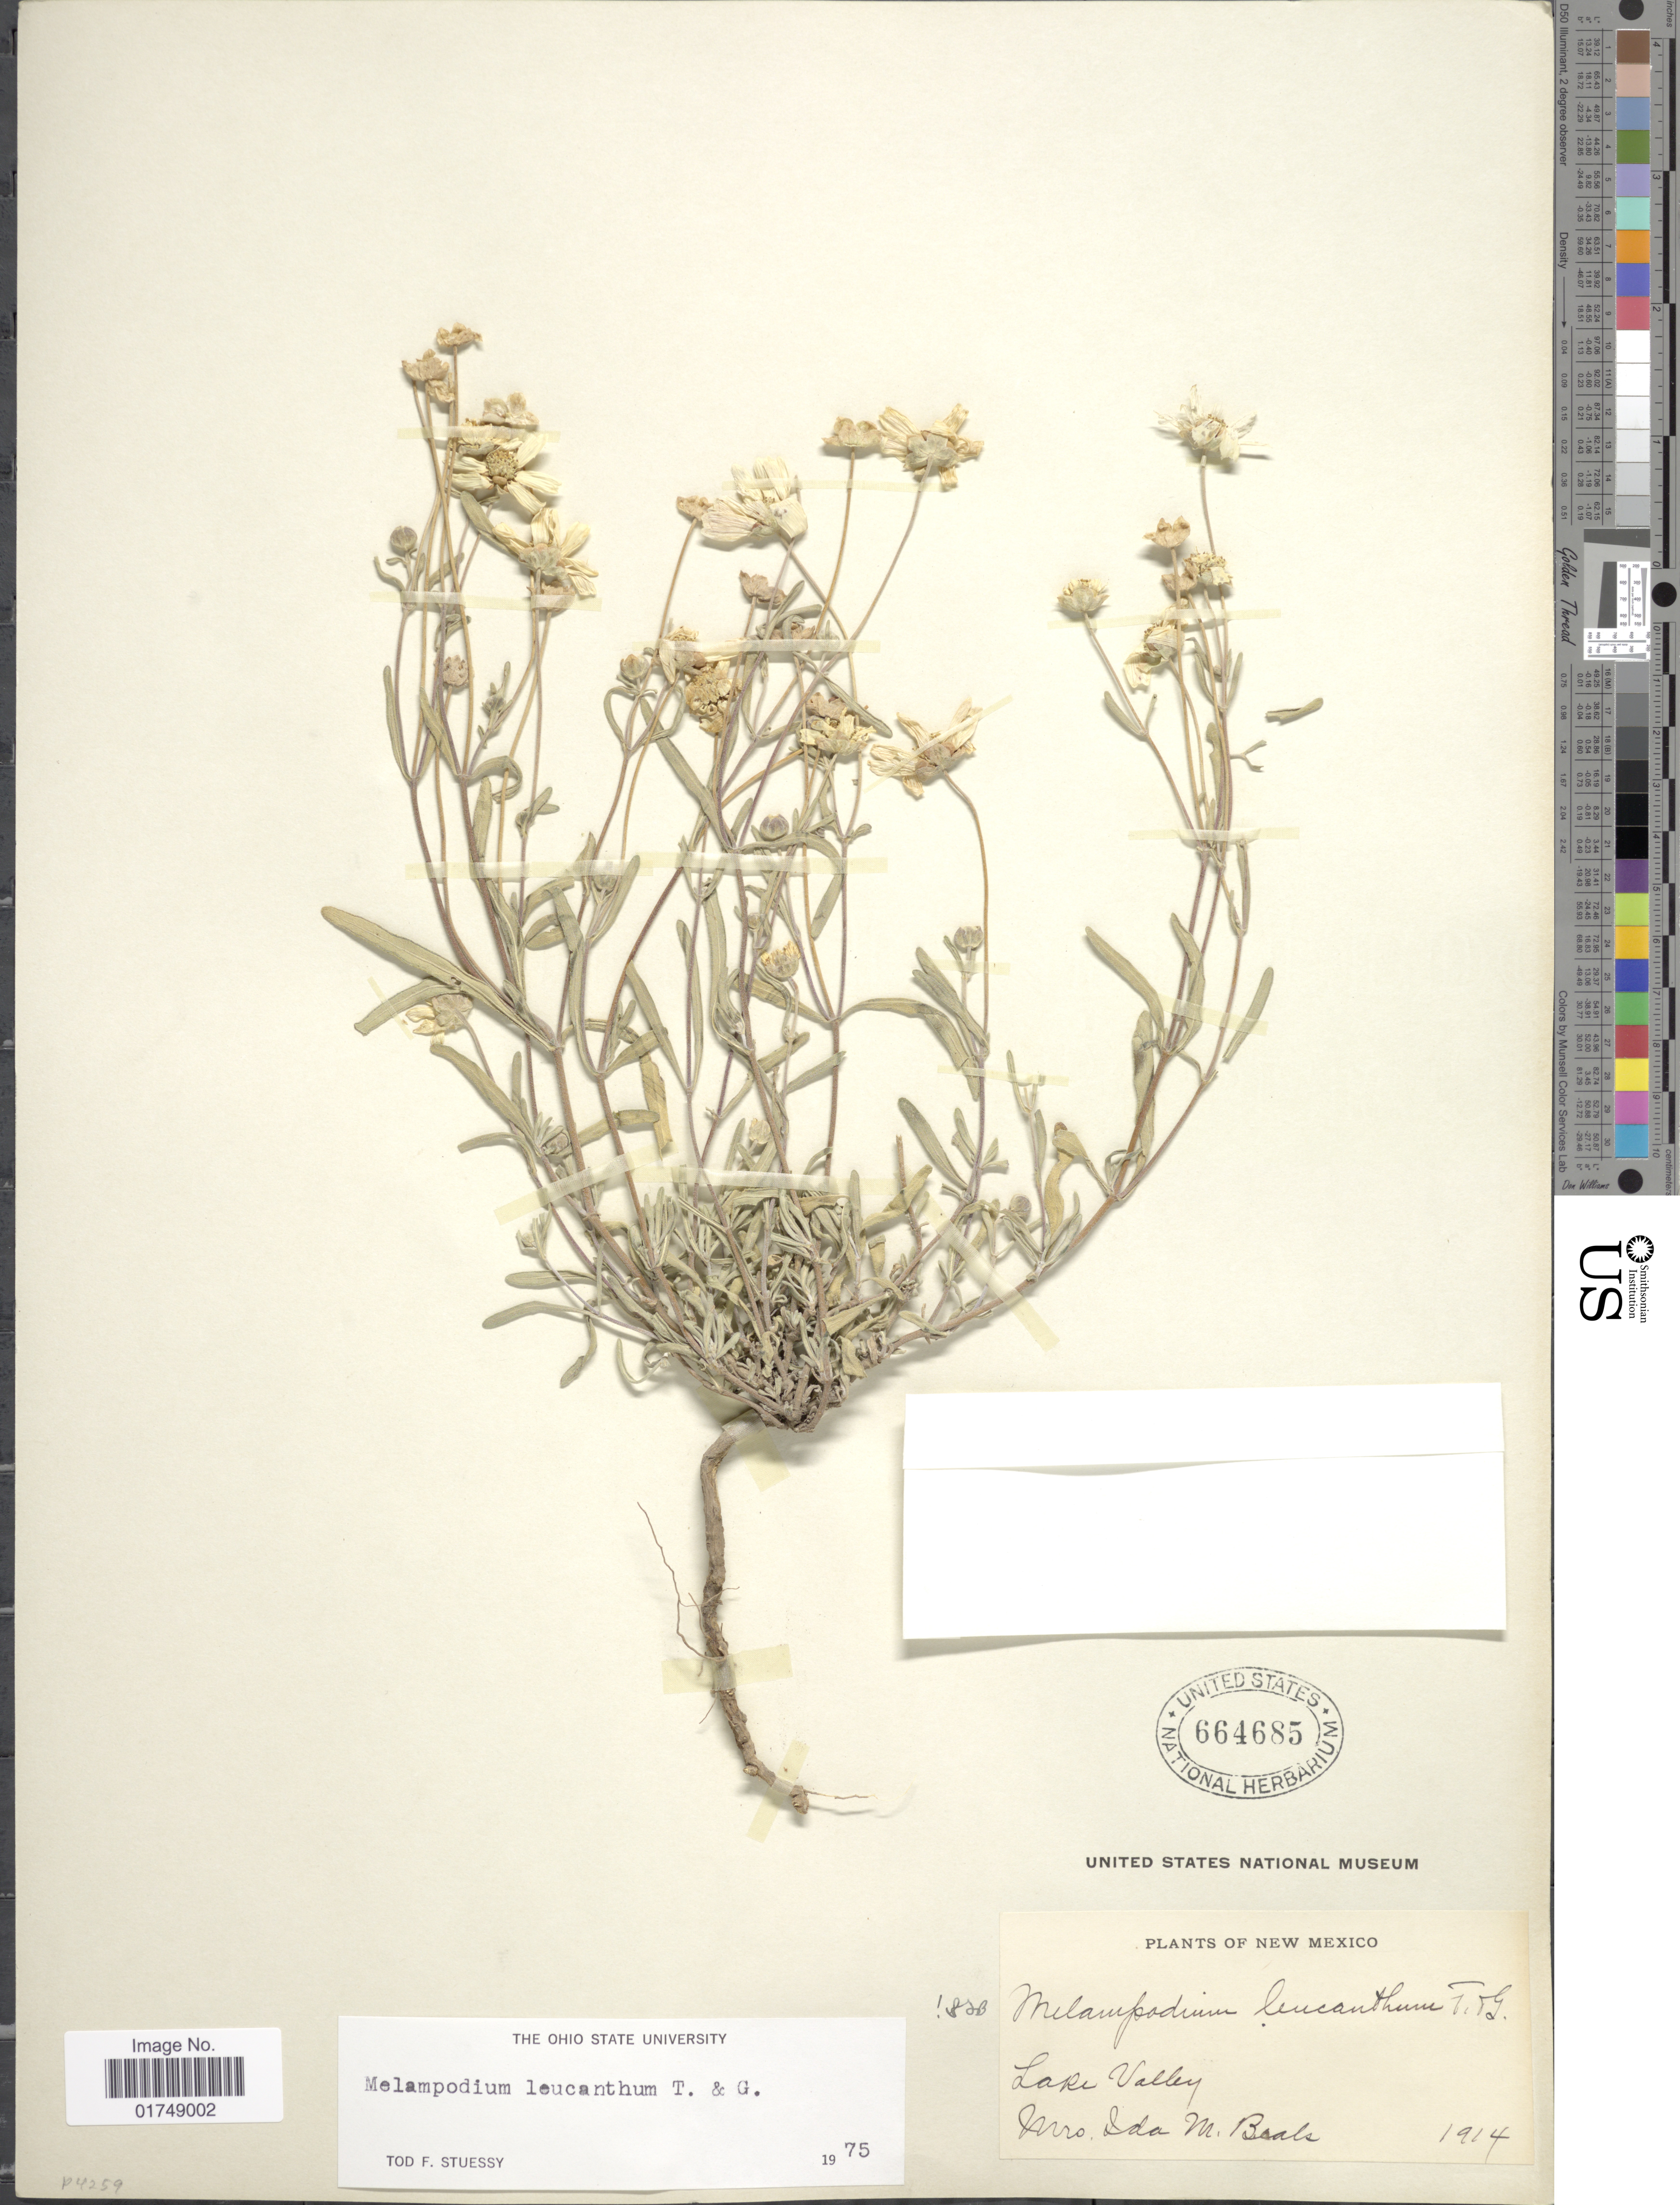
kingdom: Plantae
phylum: Tracheophyta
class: Magnoliopsida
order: Asterales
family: Asteraceae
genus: Melampodium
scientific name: Melampodium leucanthum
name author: Torr. & A. Gray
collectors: I. M. Beals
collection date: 1914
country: United States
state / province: New Mexico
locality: Lake Valley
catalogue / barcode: US 664685